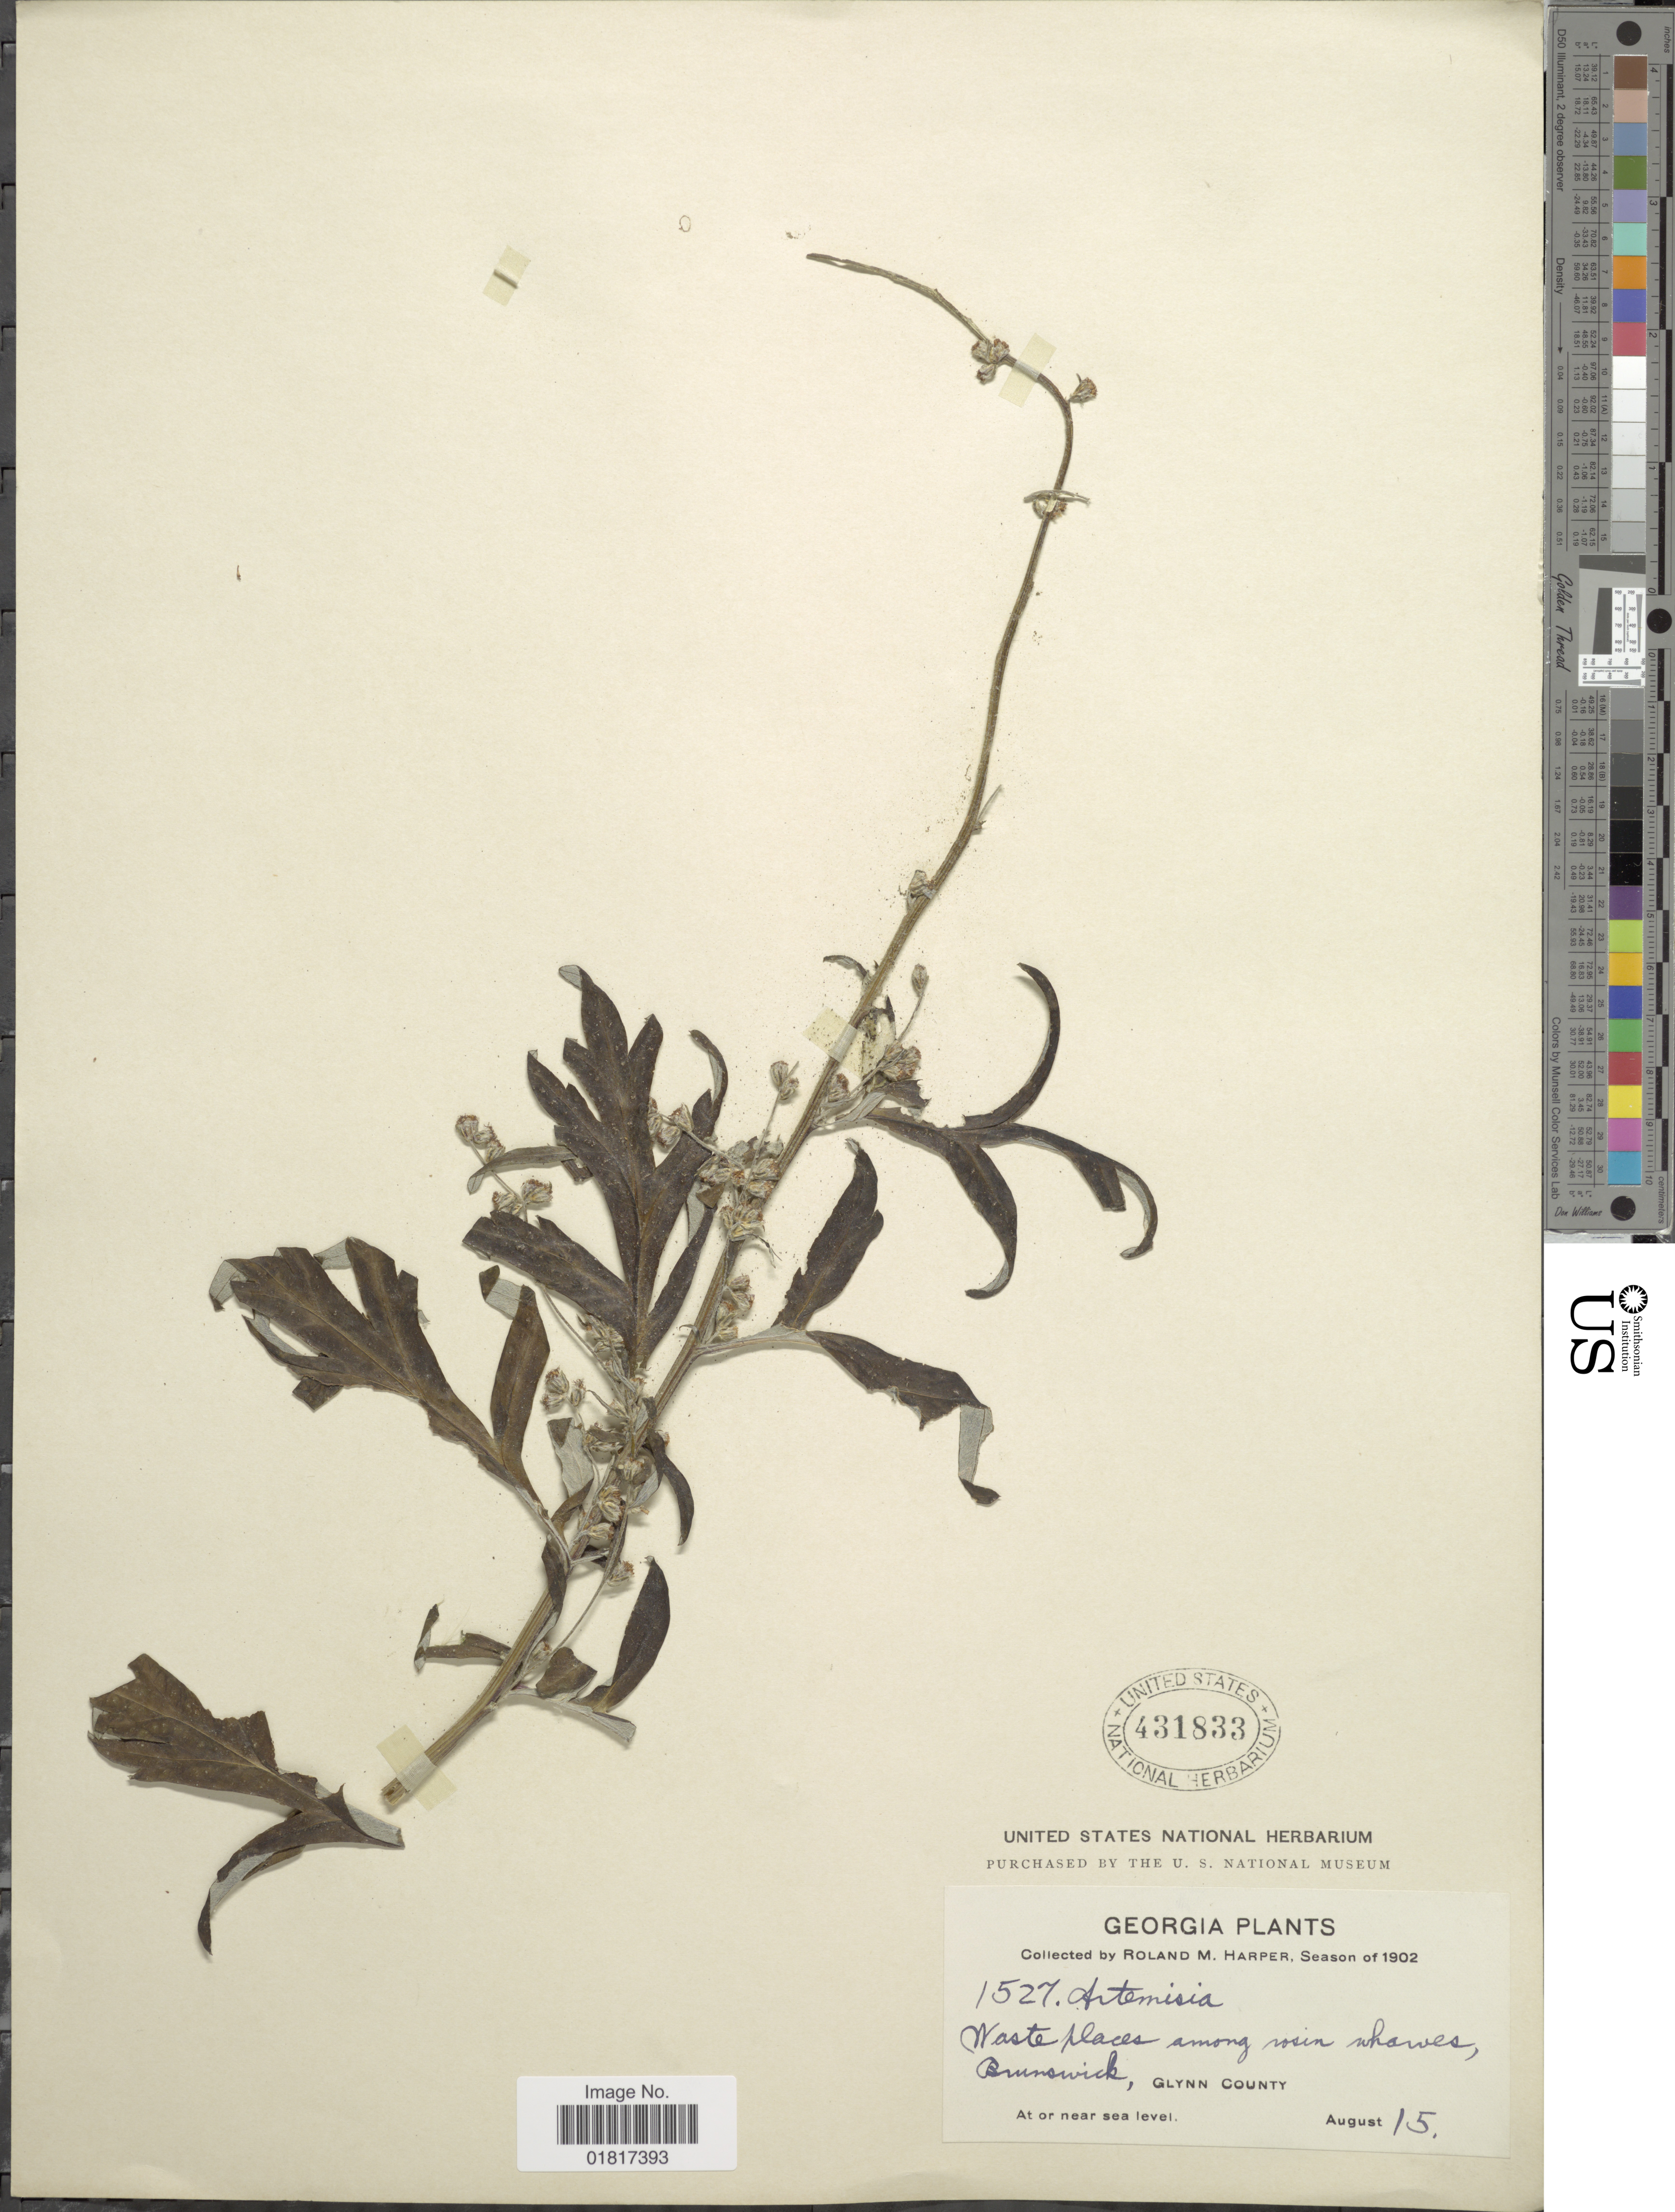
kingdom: Plantae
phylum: Tracheophyta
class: Magnoliopsida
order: Asterales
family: Asteraceae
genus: Artemisia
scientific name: Artemisia vulgaris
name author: L.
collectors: R. M. Harper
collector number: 1527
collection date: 1902-08-15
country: United States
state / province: Georgia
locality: Waste places among rosin whawes, Brunswick, Glynn County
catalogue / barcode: US 431833